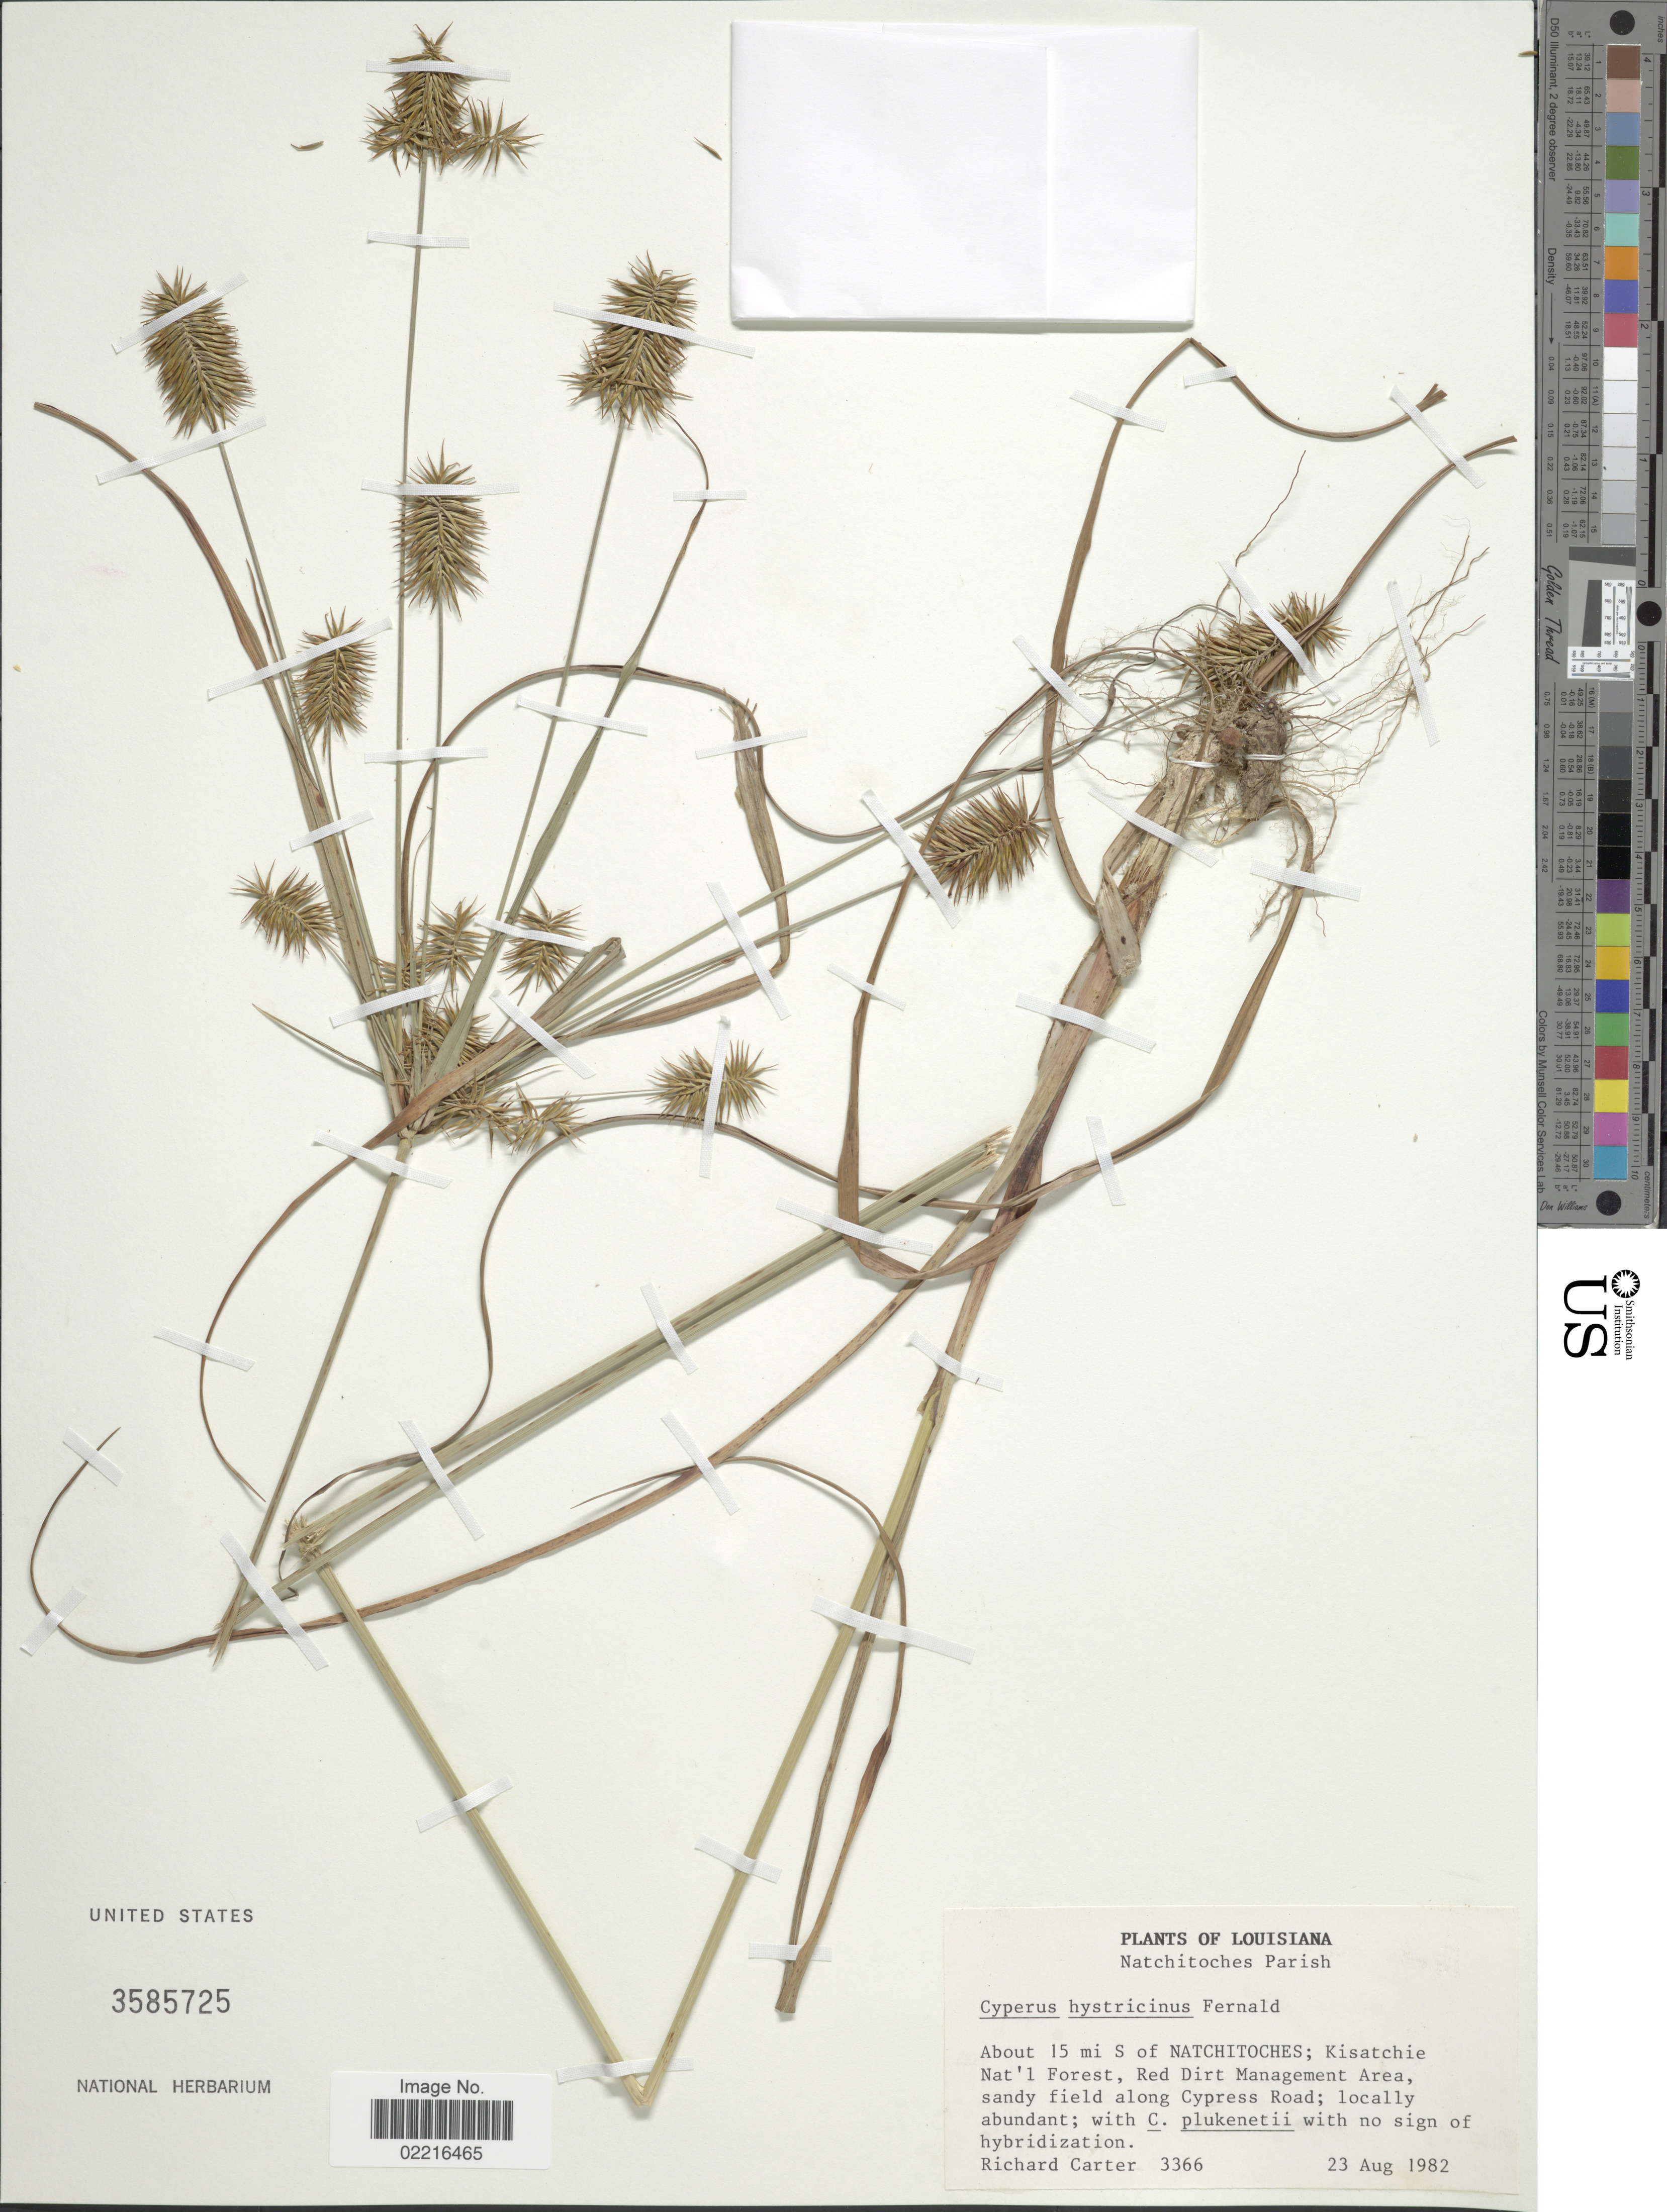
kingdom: Plantae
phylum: Tracheophyta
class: Liliopsida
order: Poales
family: Cyperaceae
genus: Cyperus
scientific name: Cyperus hystricinus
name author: Fernald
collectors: R. Carter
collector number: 3366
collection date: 1982-08-23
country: United States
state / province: Louisiana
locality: Natchitoches Parish, about 15 mi S of Natchitoches, Kisatchie Nat'l Forest, Red Dirt Management Area, along Cypress Road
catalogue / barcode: US 3585725